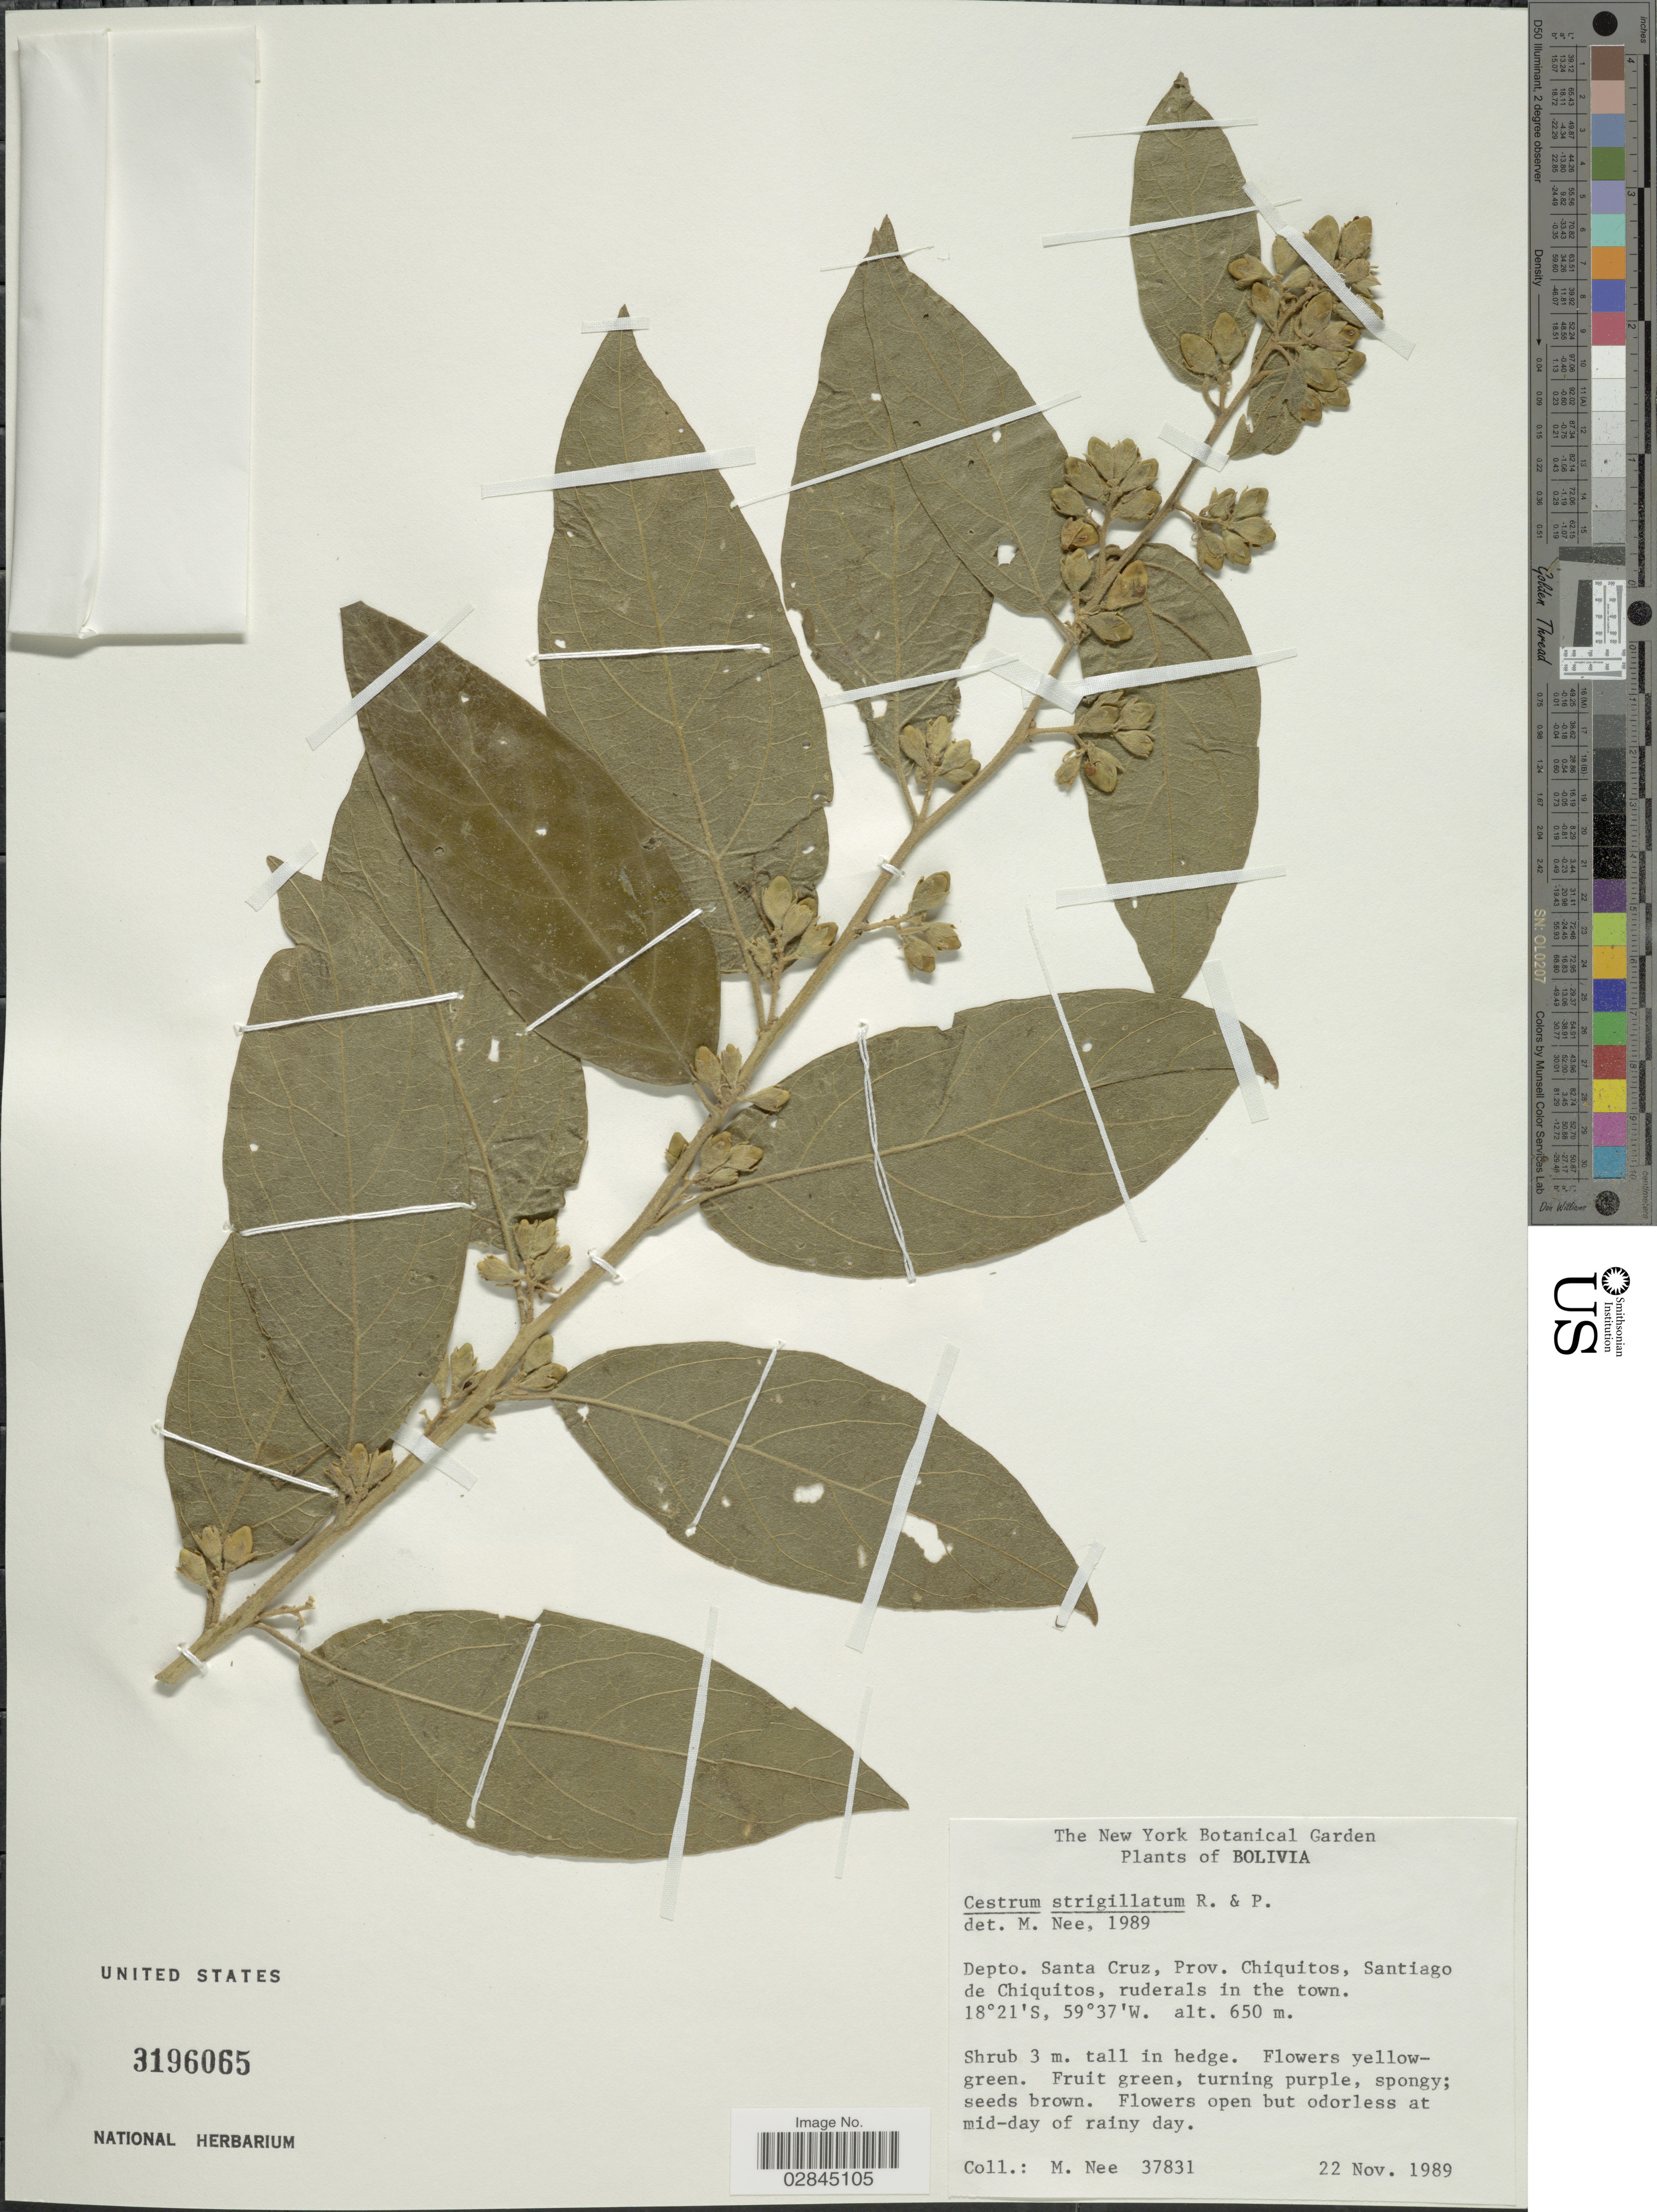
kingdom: Plantae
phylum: Tracheophyta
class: Magnoliopsida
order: Solanales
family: Solanaceae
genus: Cestrum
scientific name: Cestrum strigilatum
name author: Ruiz & Pav.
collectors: M. Nee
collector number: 37831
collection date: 1989-11-22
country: Bolivia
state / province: Santa Cruz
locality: Depto. Santu Cruz, Prov. Chiquitos, Santiago de Chiquitos, ruderals in the town.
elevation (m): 650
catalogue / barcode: US 3196065